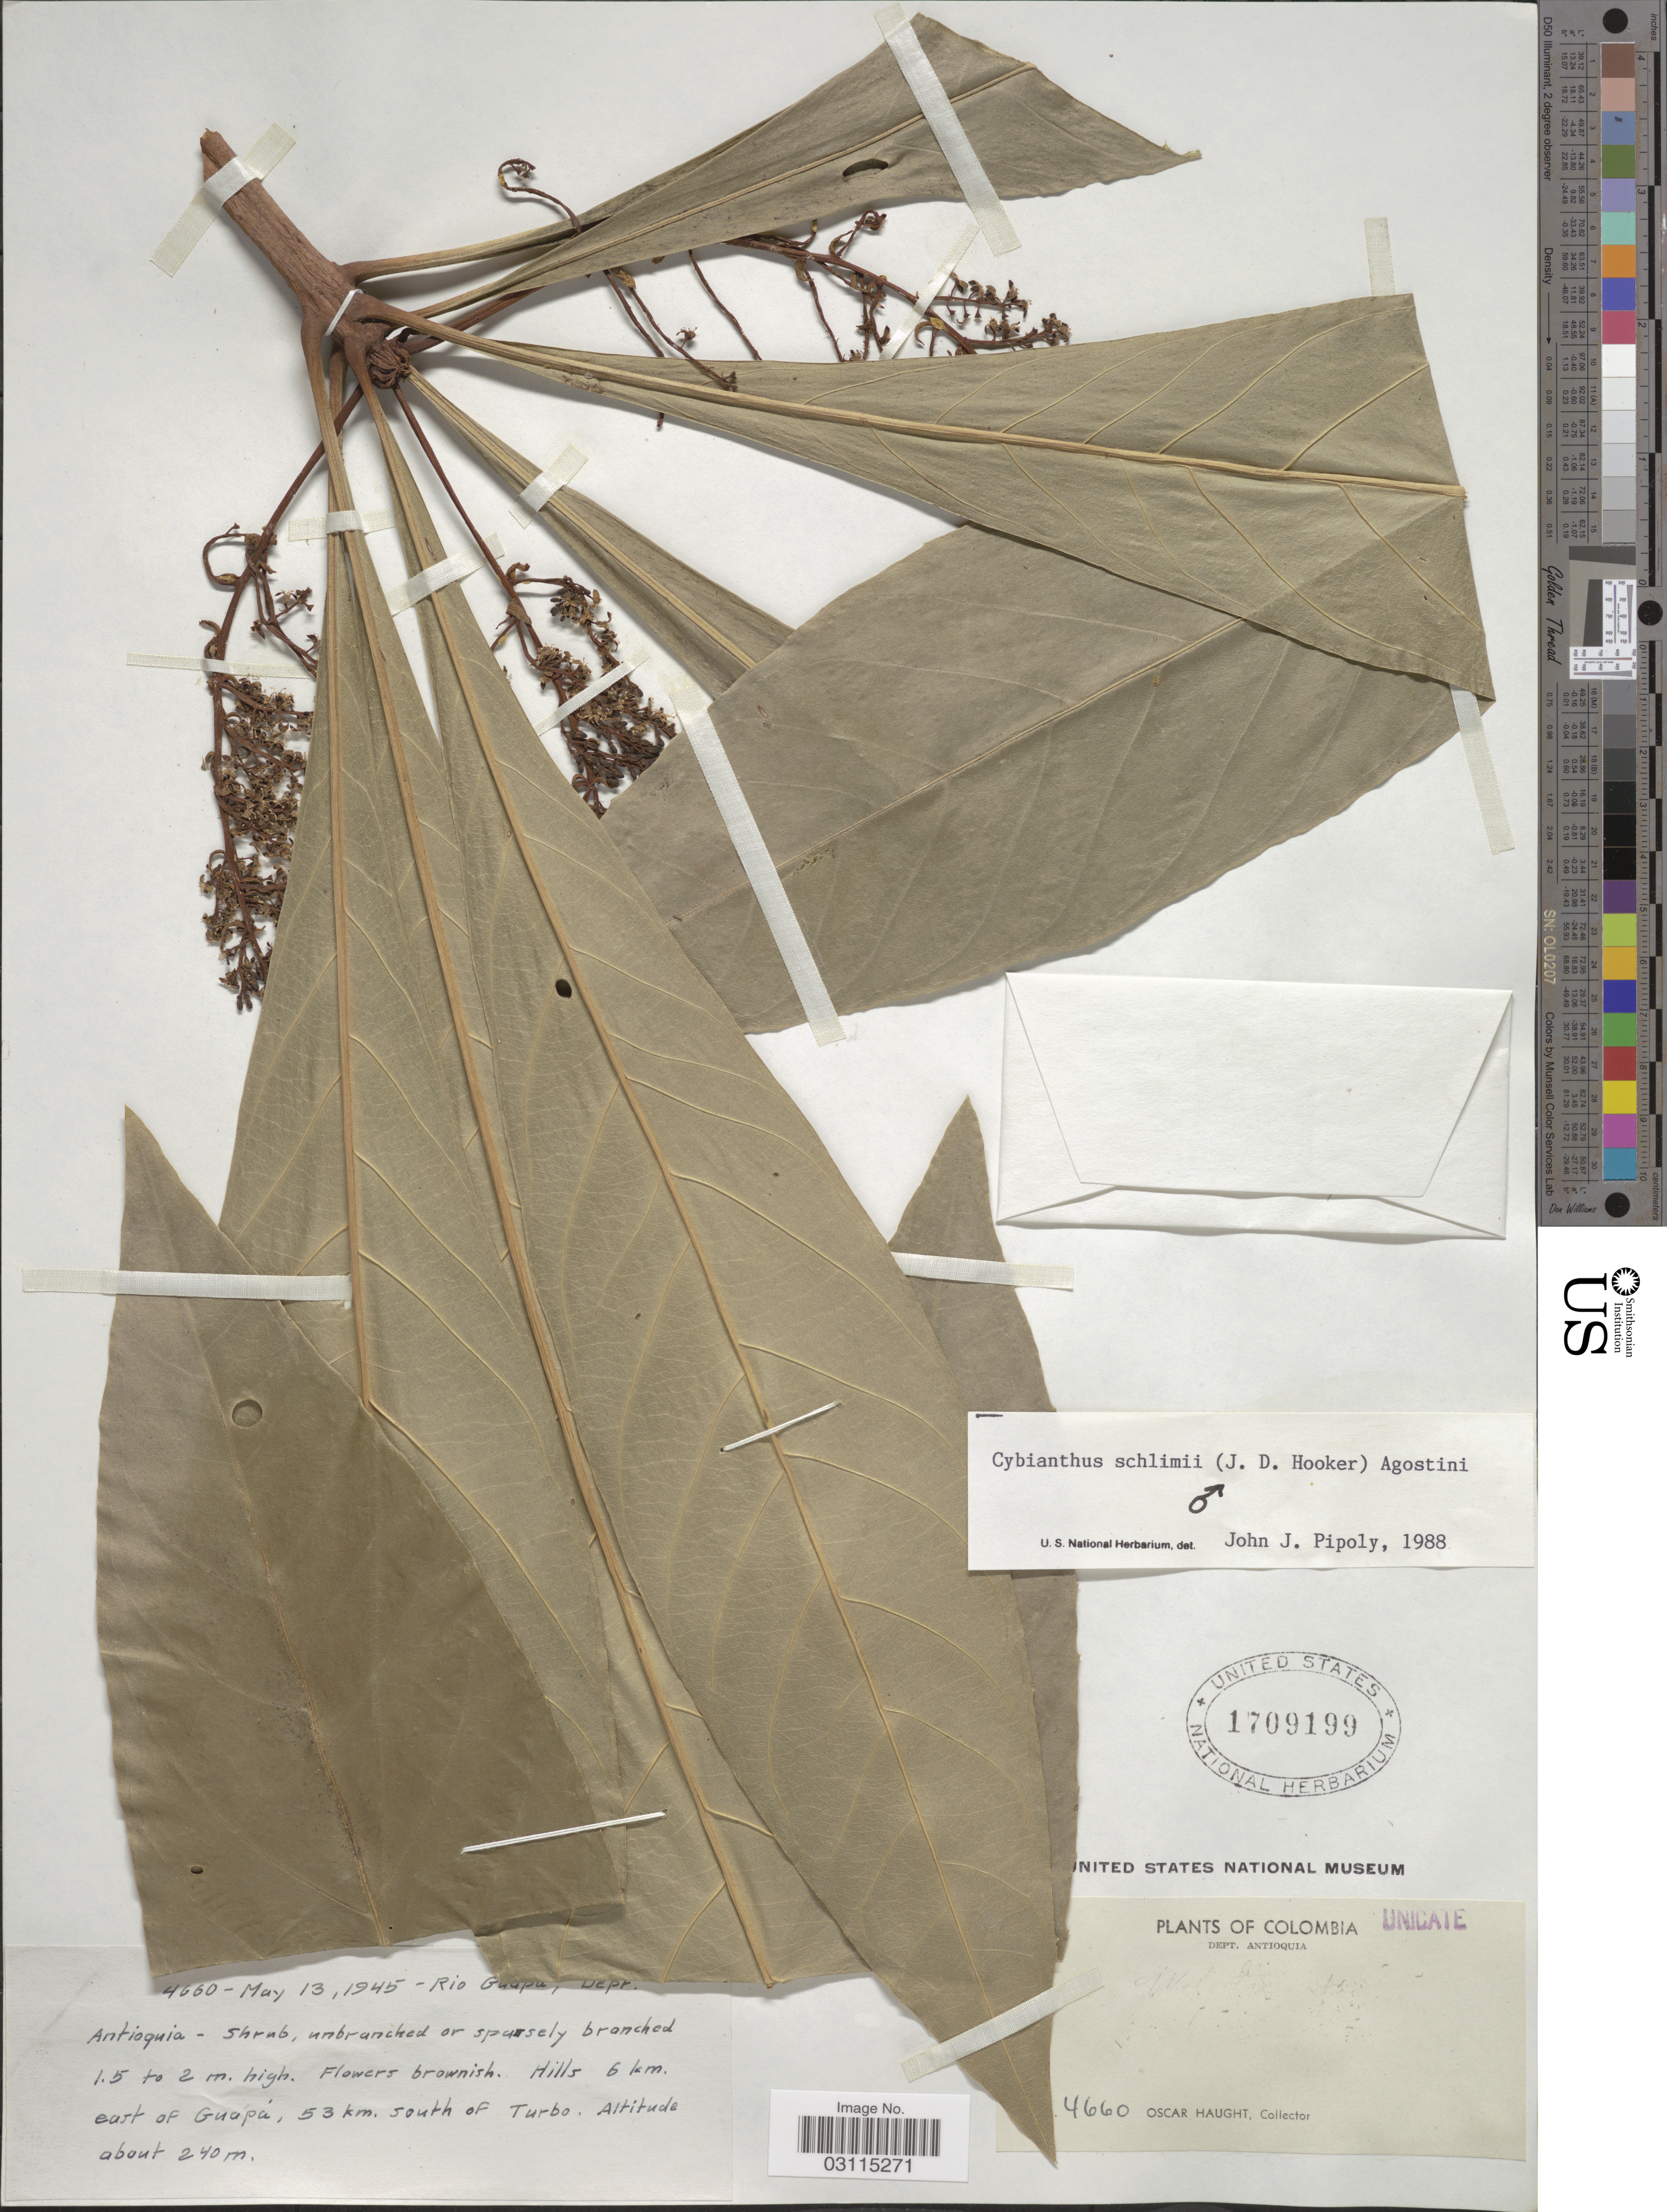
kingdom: Plantae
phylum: Tracheophyta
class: Magnoliopsida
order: Ericales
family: Primulaceae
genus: Cybianthus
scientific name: Cybianthus schlimii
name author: (Hook. f.) G. Agostini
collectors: O. L. Haught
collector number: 4660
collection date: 1945-05-13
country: Colombia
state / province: Antioquia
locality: Dept. Antioquia, Rio Guapa. Hills 6 km. east of Guapá, 53 km. south of Turbo.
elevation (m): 240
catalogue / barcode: US 1709199